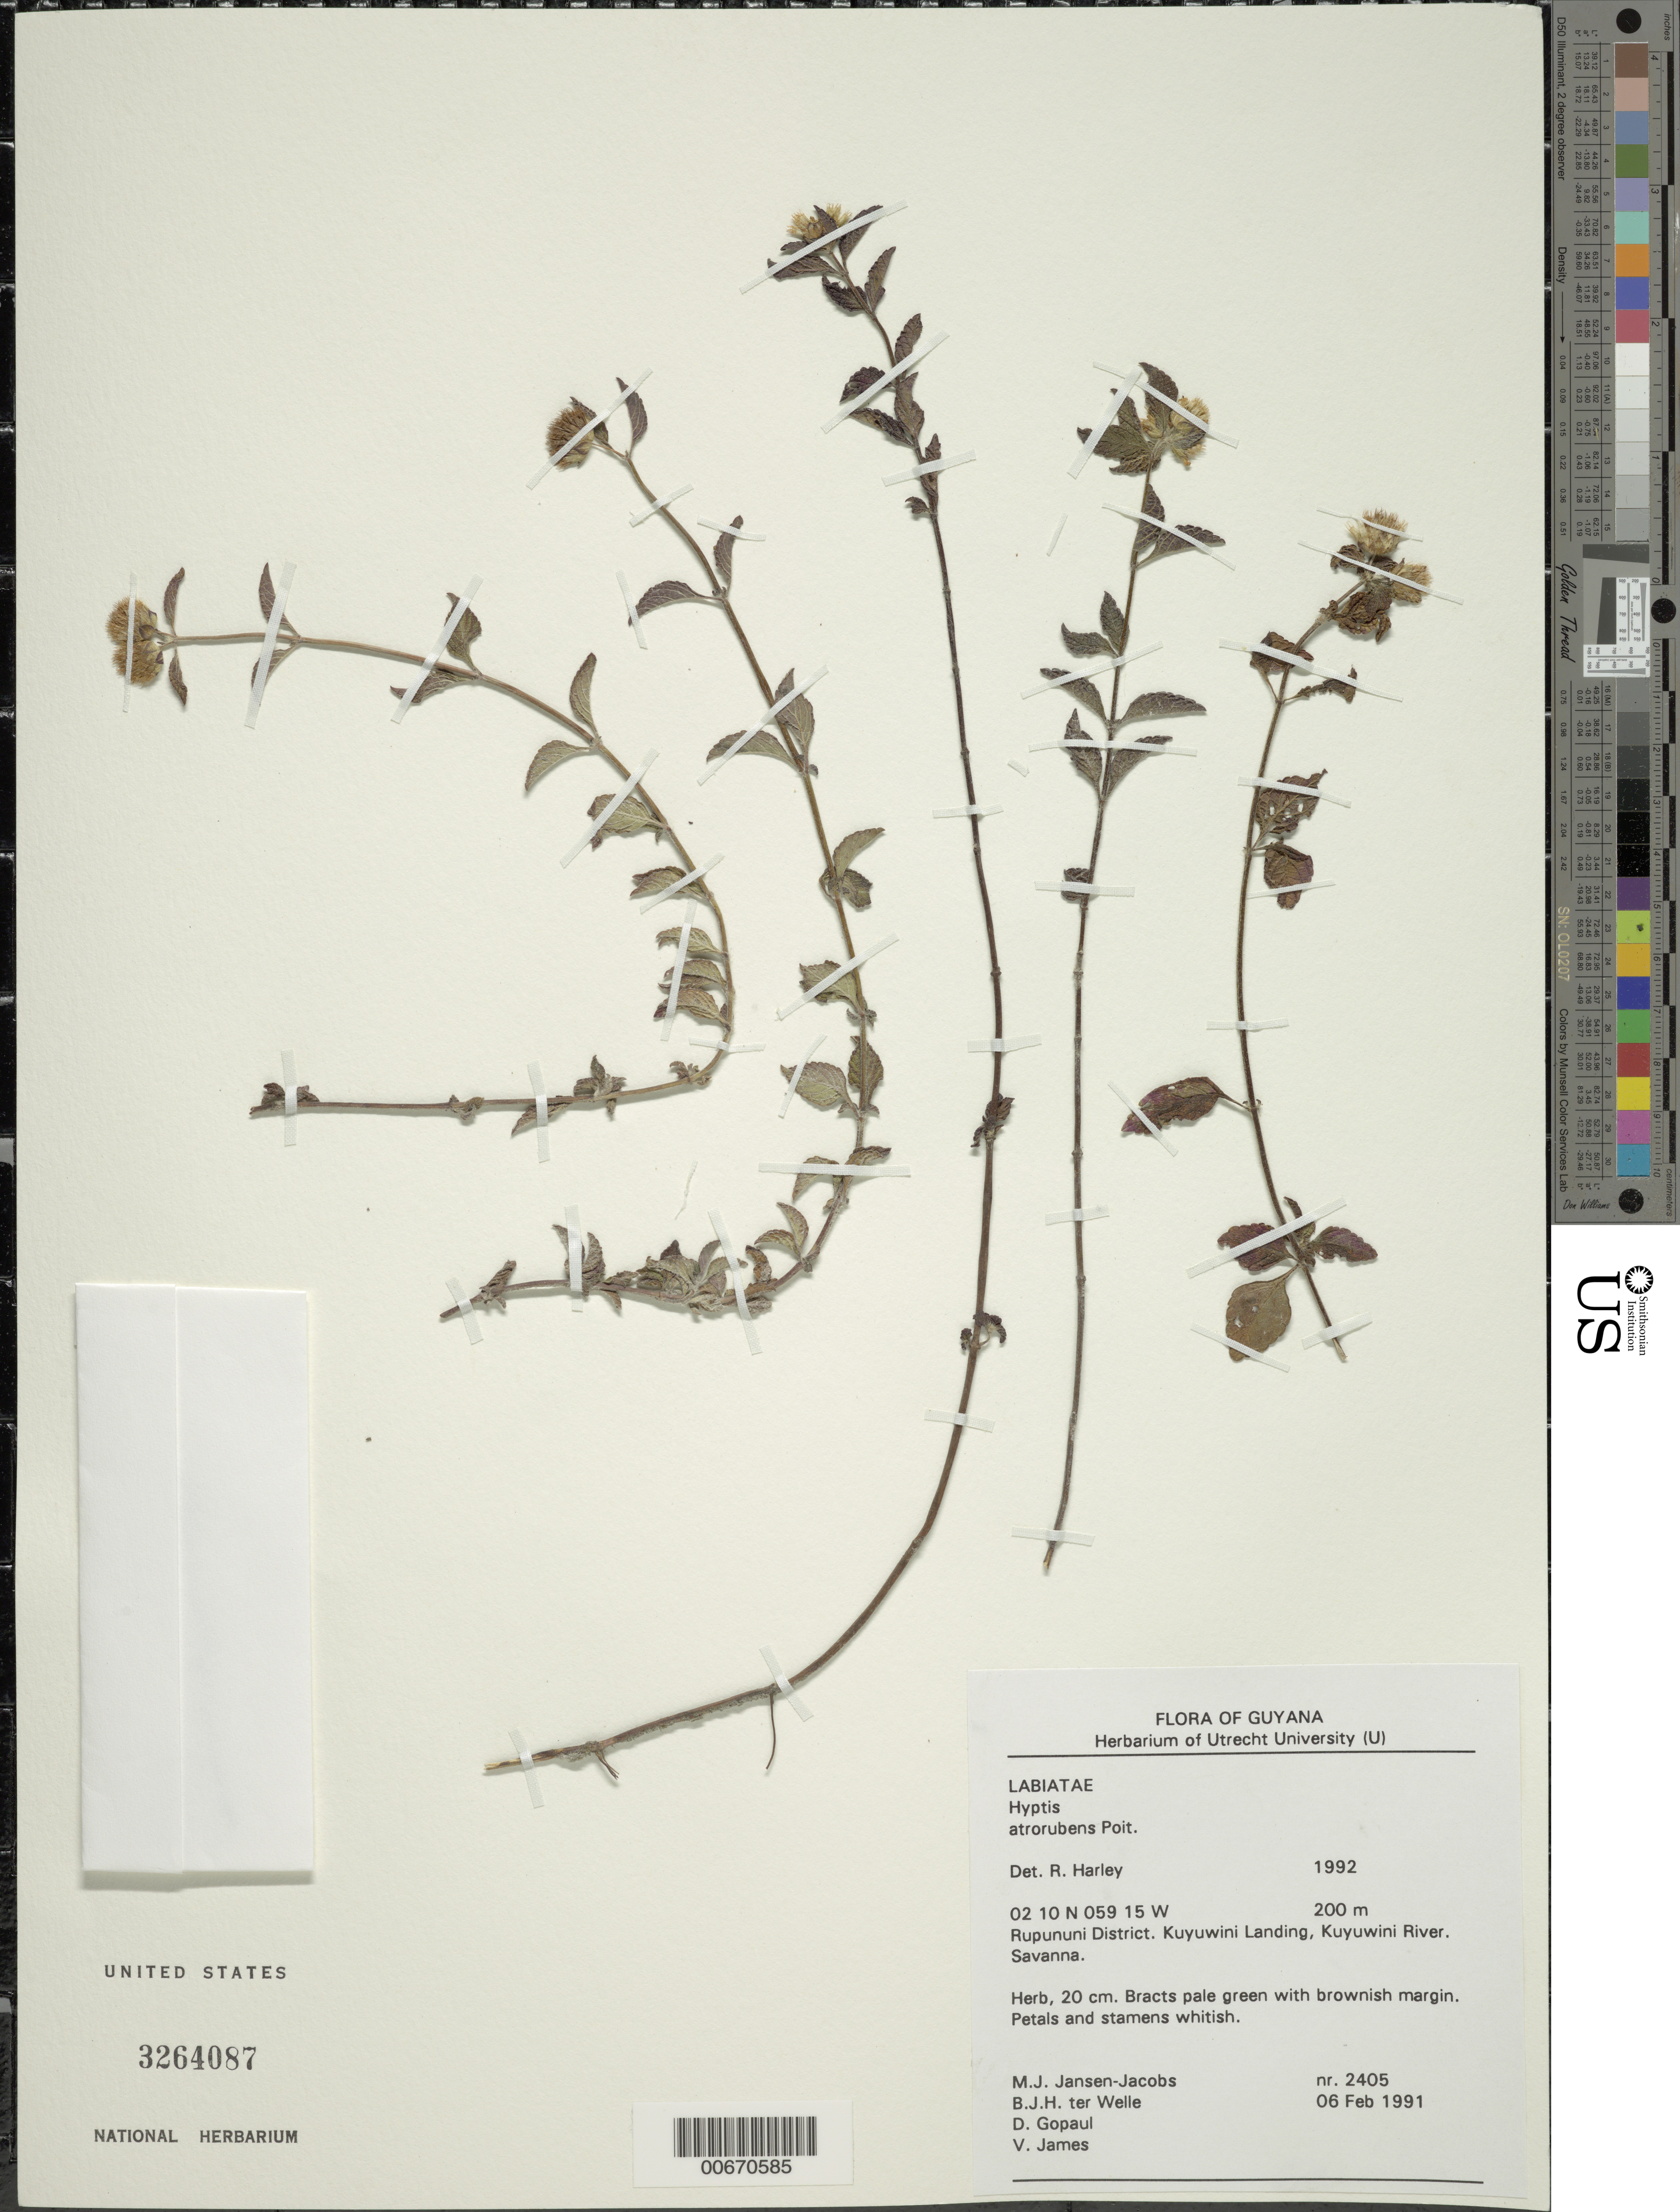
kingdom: Plantae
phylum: Tracheophyta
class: Magnoliopsida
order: Lamiales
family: Lamiaceae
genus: Hyptis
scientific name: Hyptis atrorubens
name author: Poit.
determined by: Harley, R. M.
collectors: M. J. Jansen-Jacobs, B. Welle, D. Gopaul & V. James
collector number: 2405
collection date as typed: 6-Feb-91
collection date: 1991-02-06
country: Guyana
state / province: U. Takutu-U. Essequibo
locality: Kuyuwini Landing, Kuyuwini River, Rupununi District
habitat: Savanna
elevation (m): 200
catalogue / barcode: US 3264087